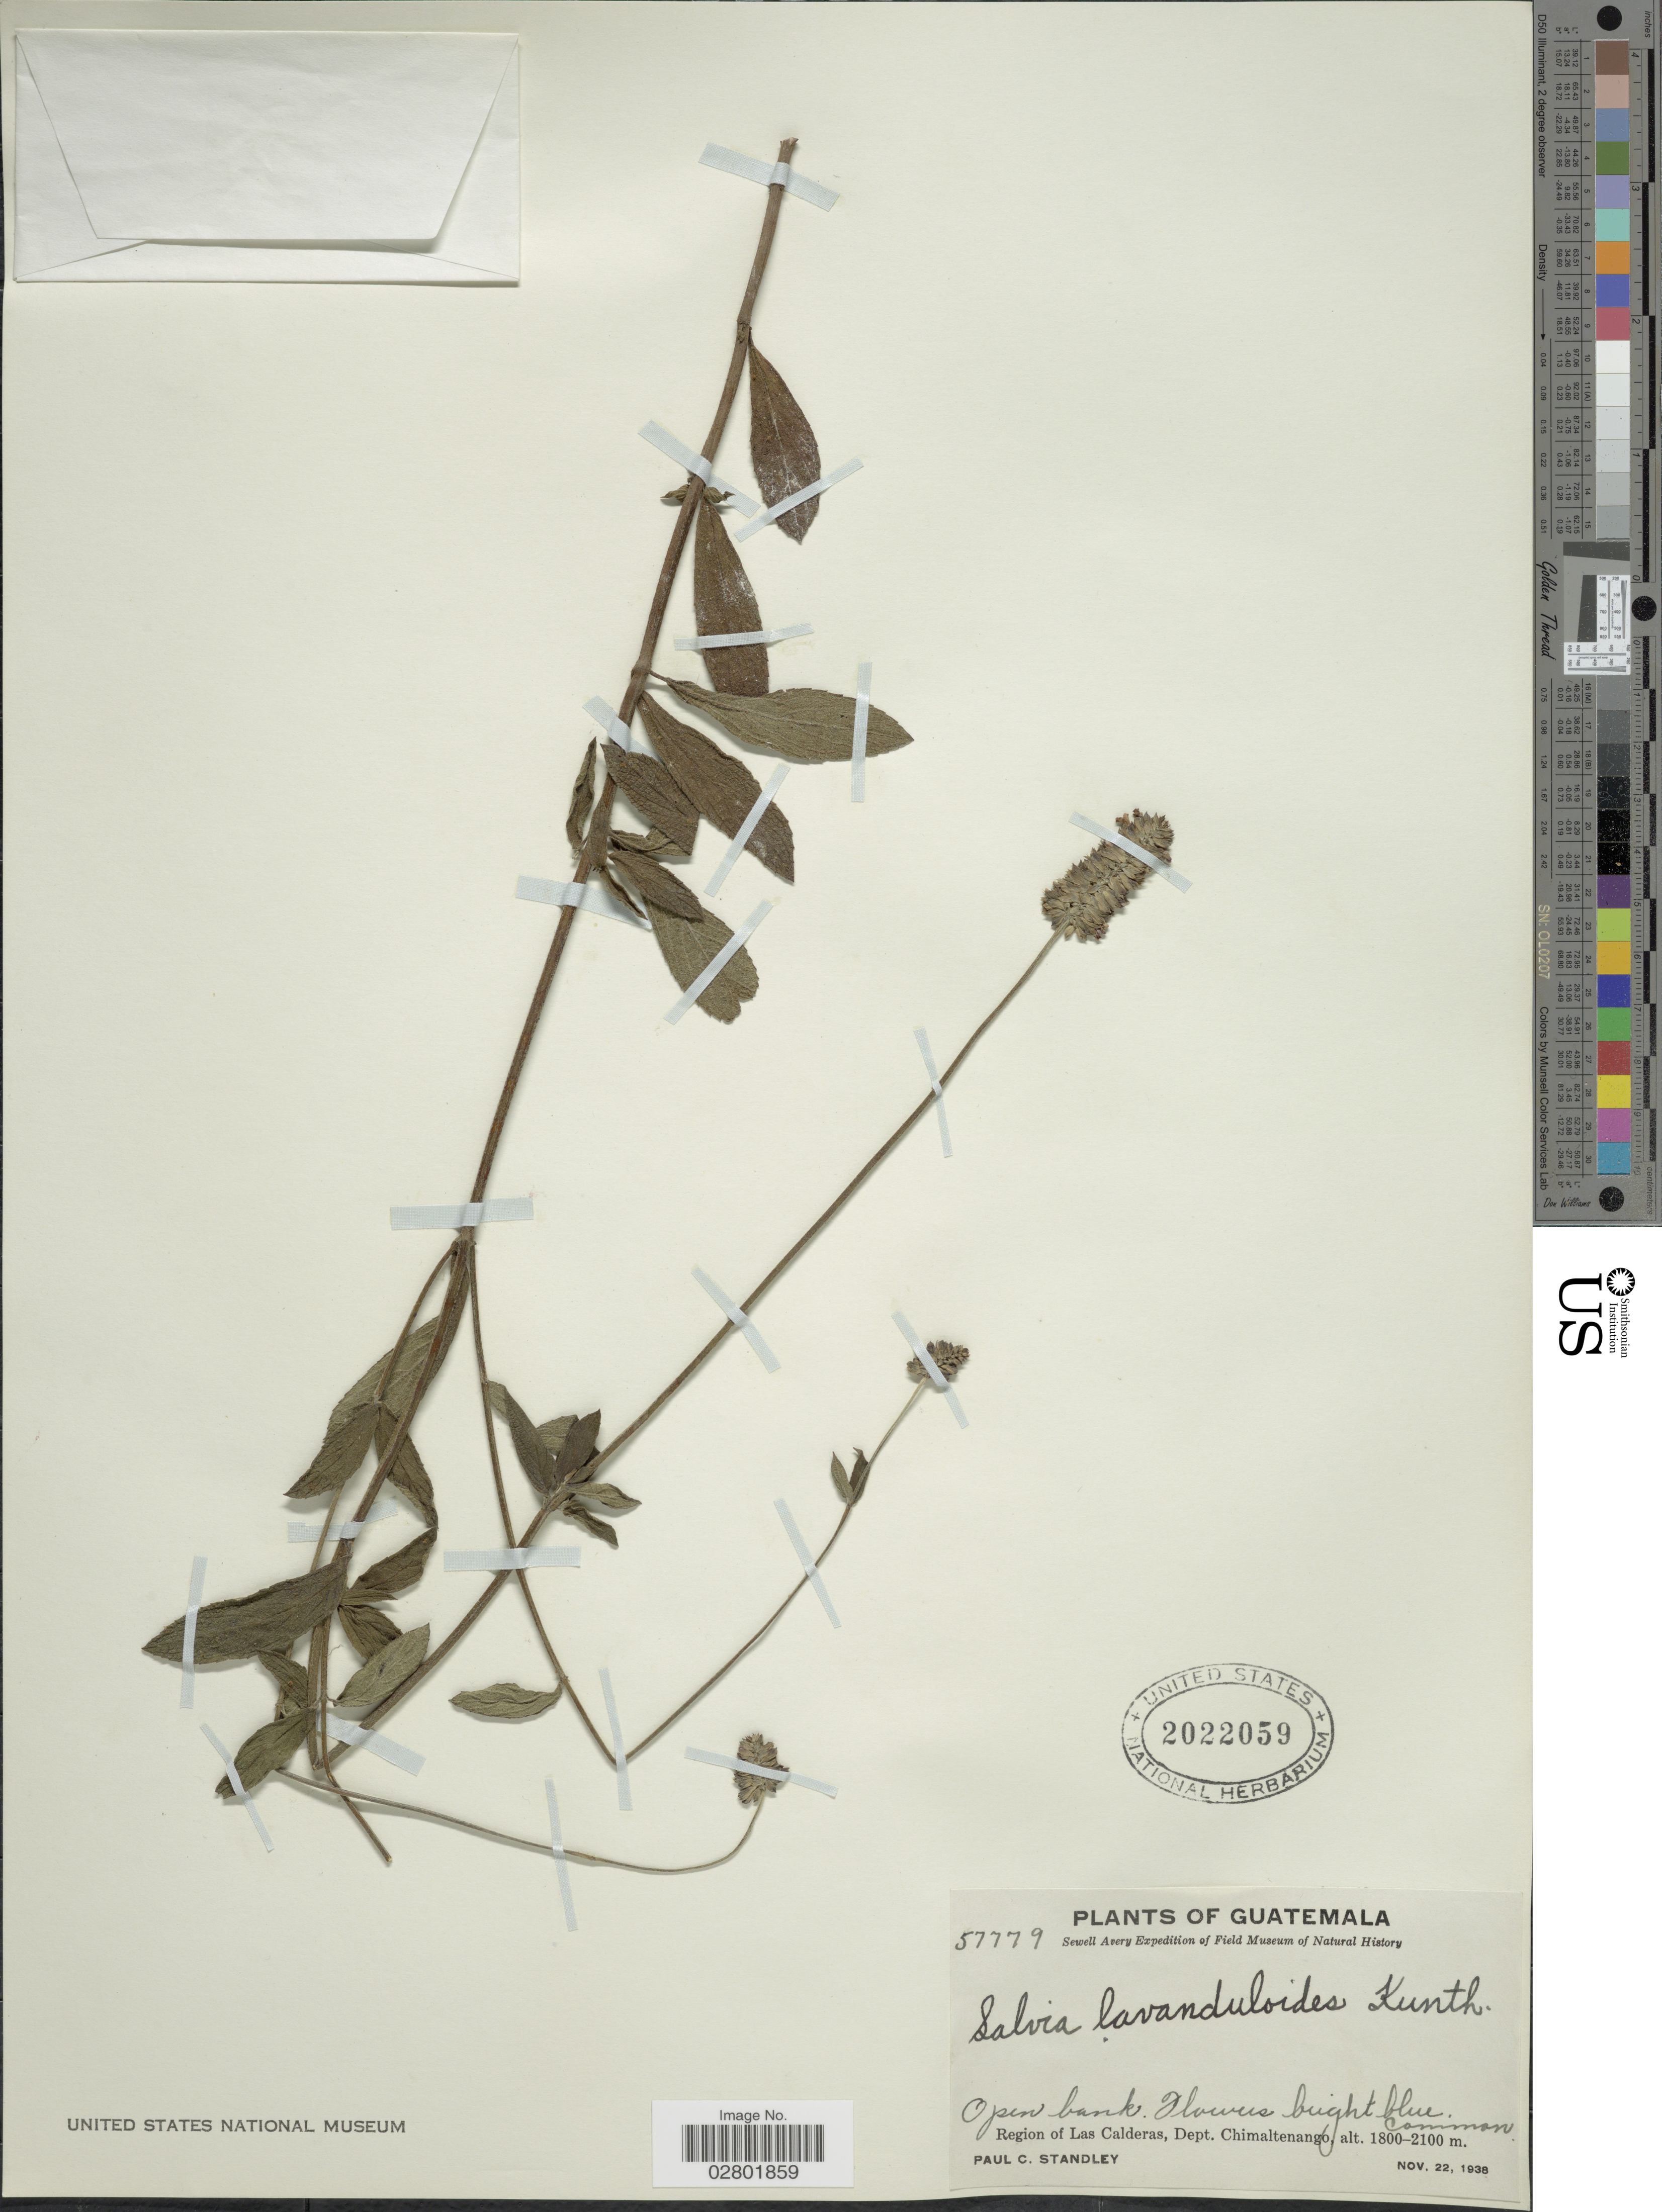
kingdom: Plantae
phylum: Tracheophyta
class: Magnoliopsida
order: Lamiales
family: Lamiaceae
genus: Salvia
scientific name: Salvia lavanduloides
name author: Kunth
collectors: P. C. Standley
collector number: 57779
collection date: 1938-11-22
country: Guatemala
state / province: Chimaltenango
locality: Region of Las Calderas, Dept. Chimaltenango.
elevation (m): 1800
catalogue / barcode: US 2022059